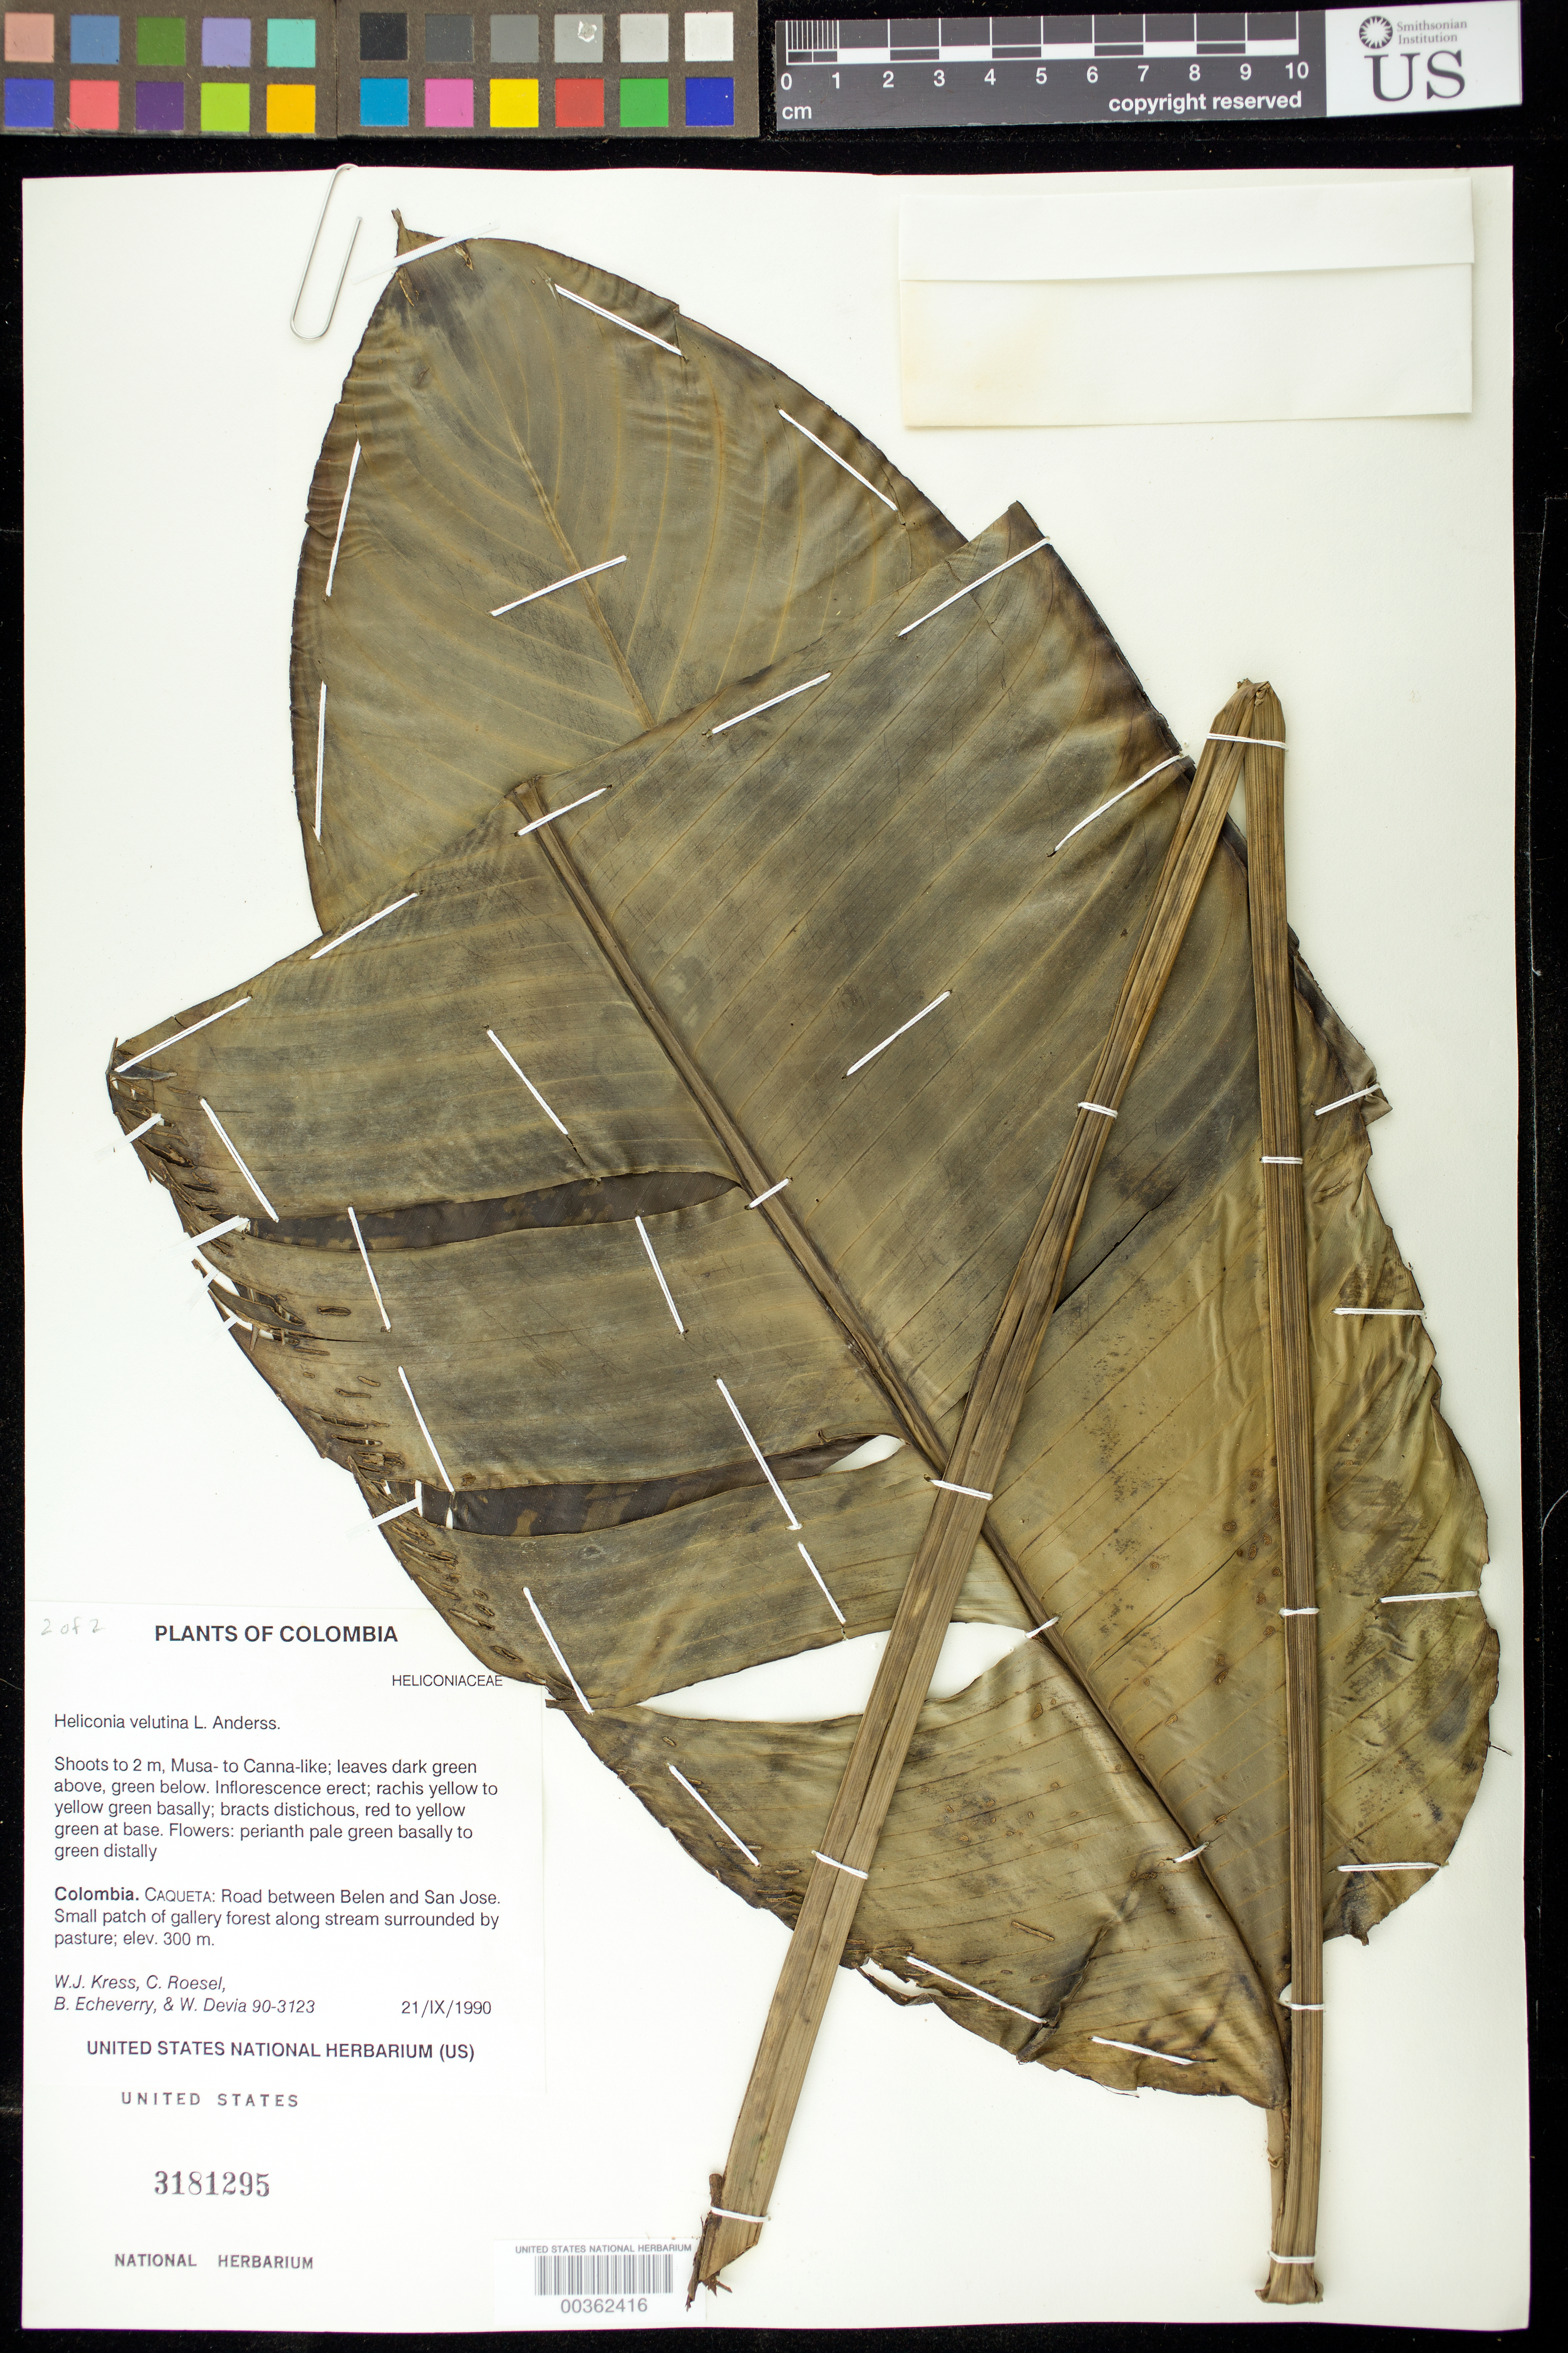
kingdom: Plantae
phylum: Tracheophyta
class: Liliopsida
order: Zingiberales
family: Heliconiaceae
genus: Heliconia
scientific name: Heliconia velutina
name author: L. Andersson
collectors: W. J. Kress, C. S. Roesel, B. Echeverry & W. Devia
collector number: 90-3123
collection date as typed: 21 Sep 1990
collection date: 1990-09-21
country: Colombia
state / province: Caquetá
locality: Rd between Belem and San Jose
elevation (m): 300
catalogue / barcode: US 3181295